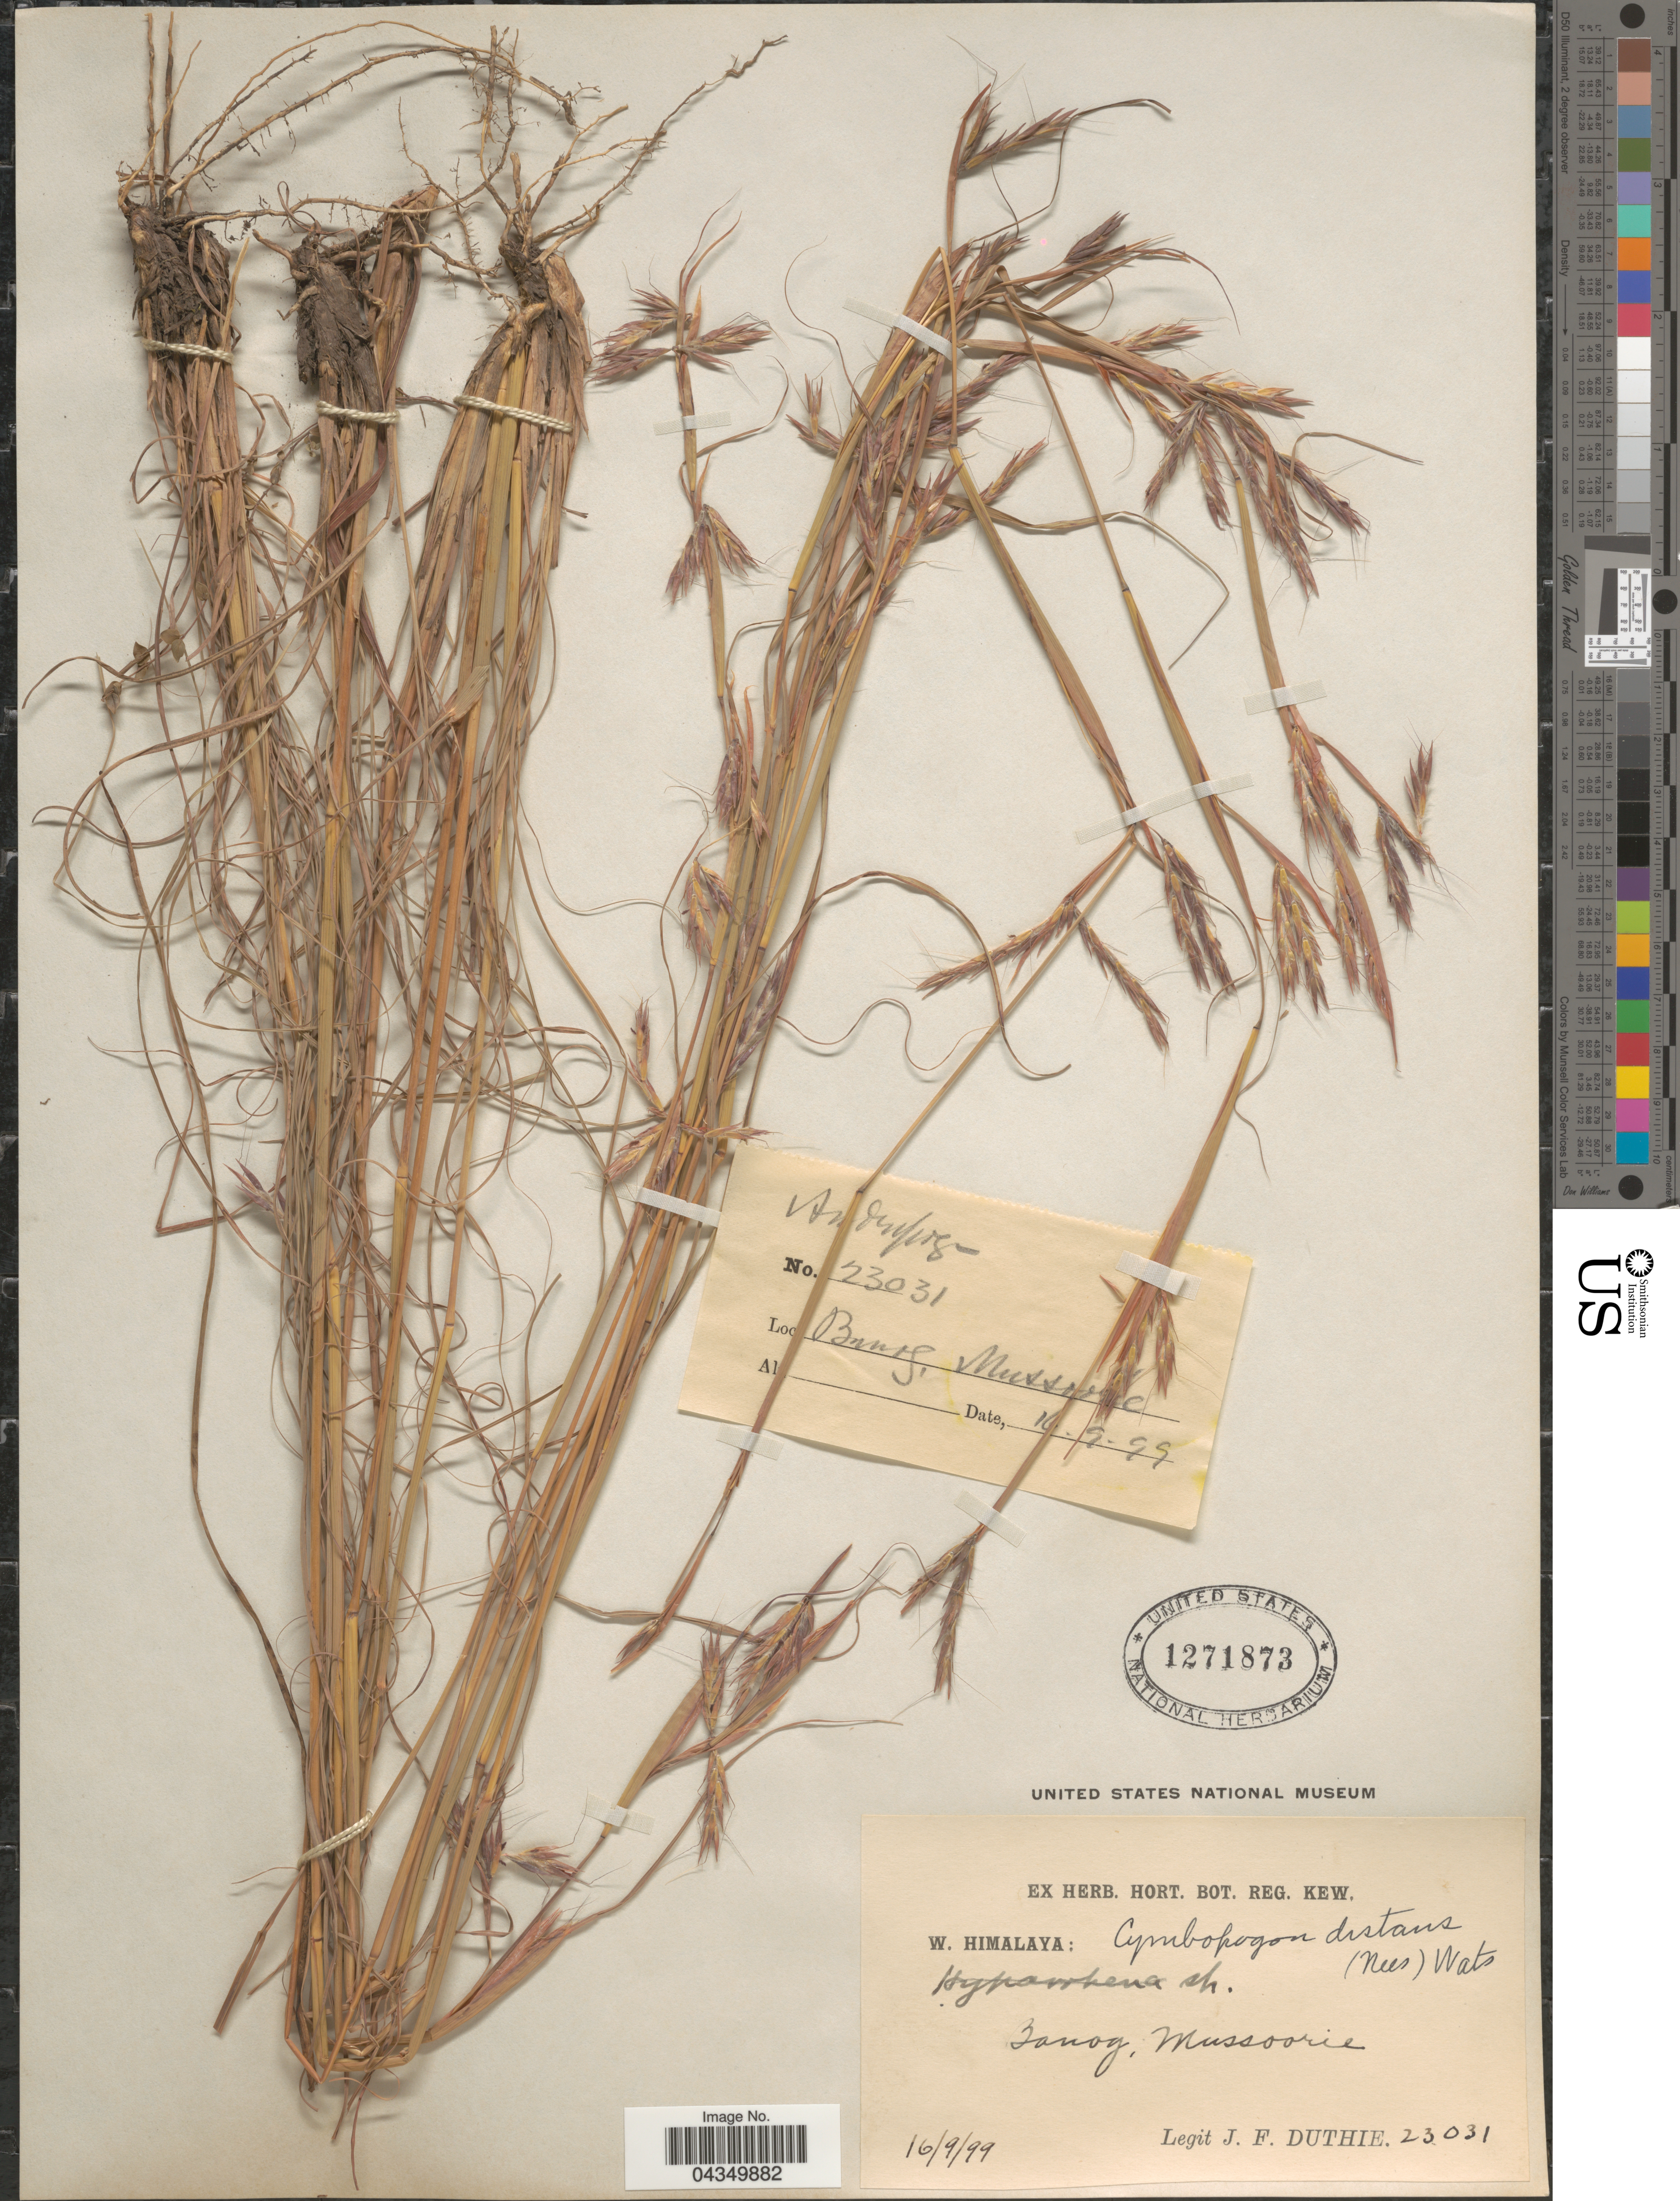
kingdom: Plantae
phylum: Tracheophyta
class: Liliopsida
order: Poales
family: Poaceae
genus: Cymbopogon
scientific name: Cymbopogon distans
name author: (Nees ex Steud.) Willd.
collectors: J. F. Duthie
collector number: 23031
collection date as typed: Transcribed d/m/y: 16/9/99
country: India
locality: W. Himalaya. Banog, Mussoorie.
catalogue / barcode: US 1271873